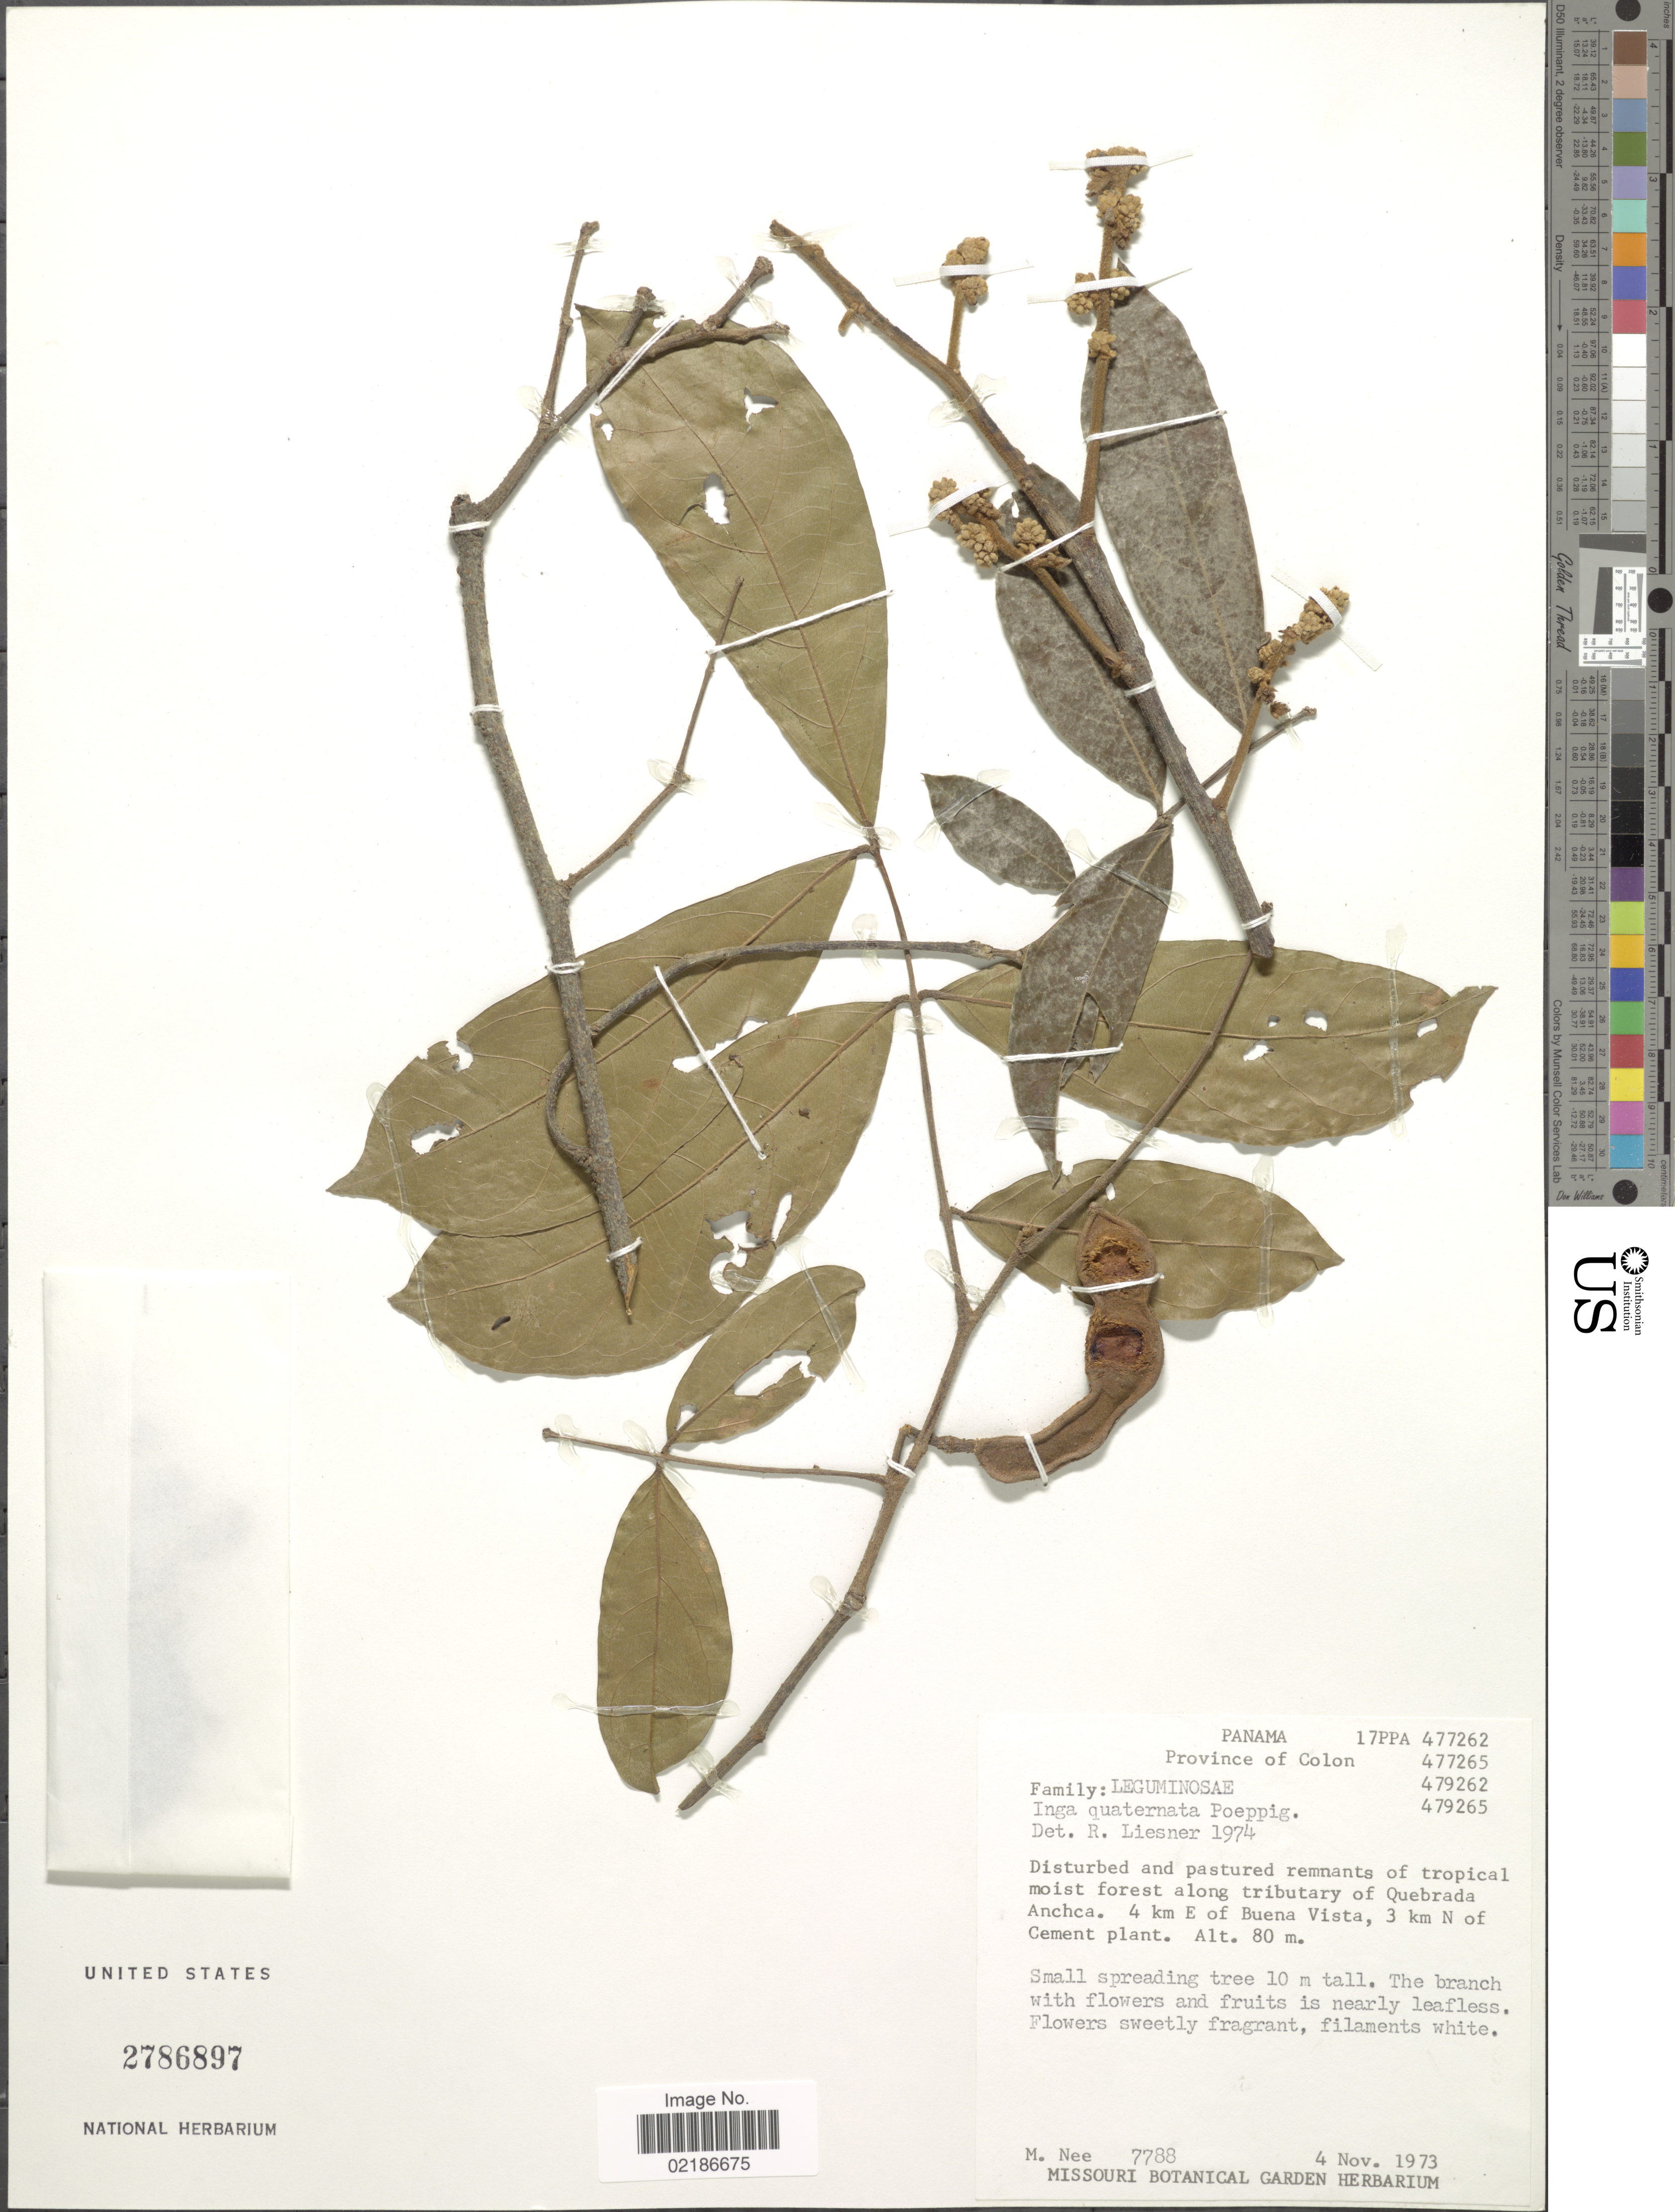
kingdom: Plantae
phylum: Tracheophyta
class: Magnoliopsida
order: Fabales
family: Fabaceae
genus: Inga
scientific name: Inga quaternata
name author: Poepp. & Endl.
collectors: M. Nee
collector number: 7788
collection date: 1973-11-04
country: Panama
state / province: Colón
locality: Along tributary of Quebrada Ancha ca 4 km E of Buena Vista, 3 km N of Cement plant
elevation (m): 80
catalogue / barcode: US 2786897